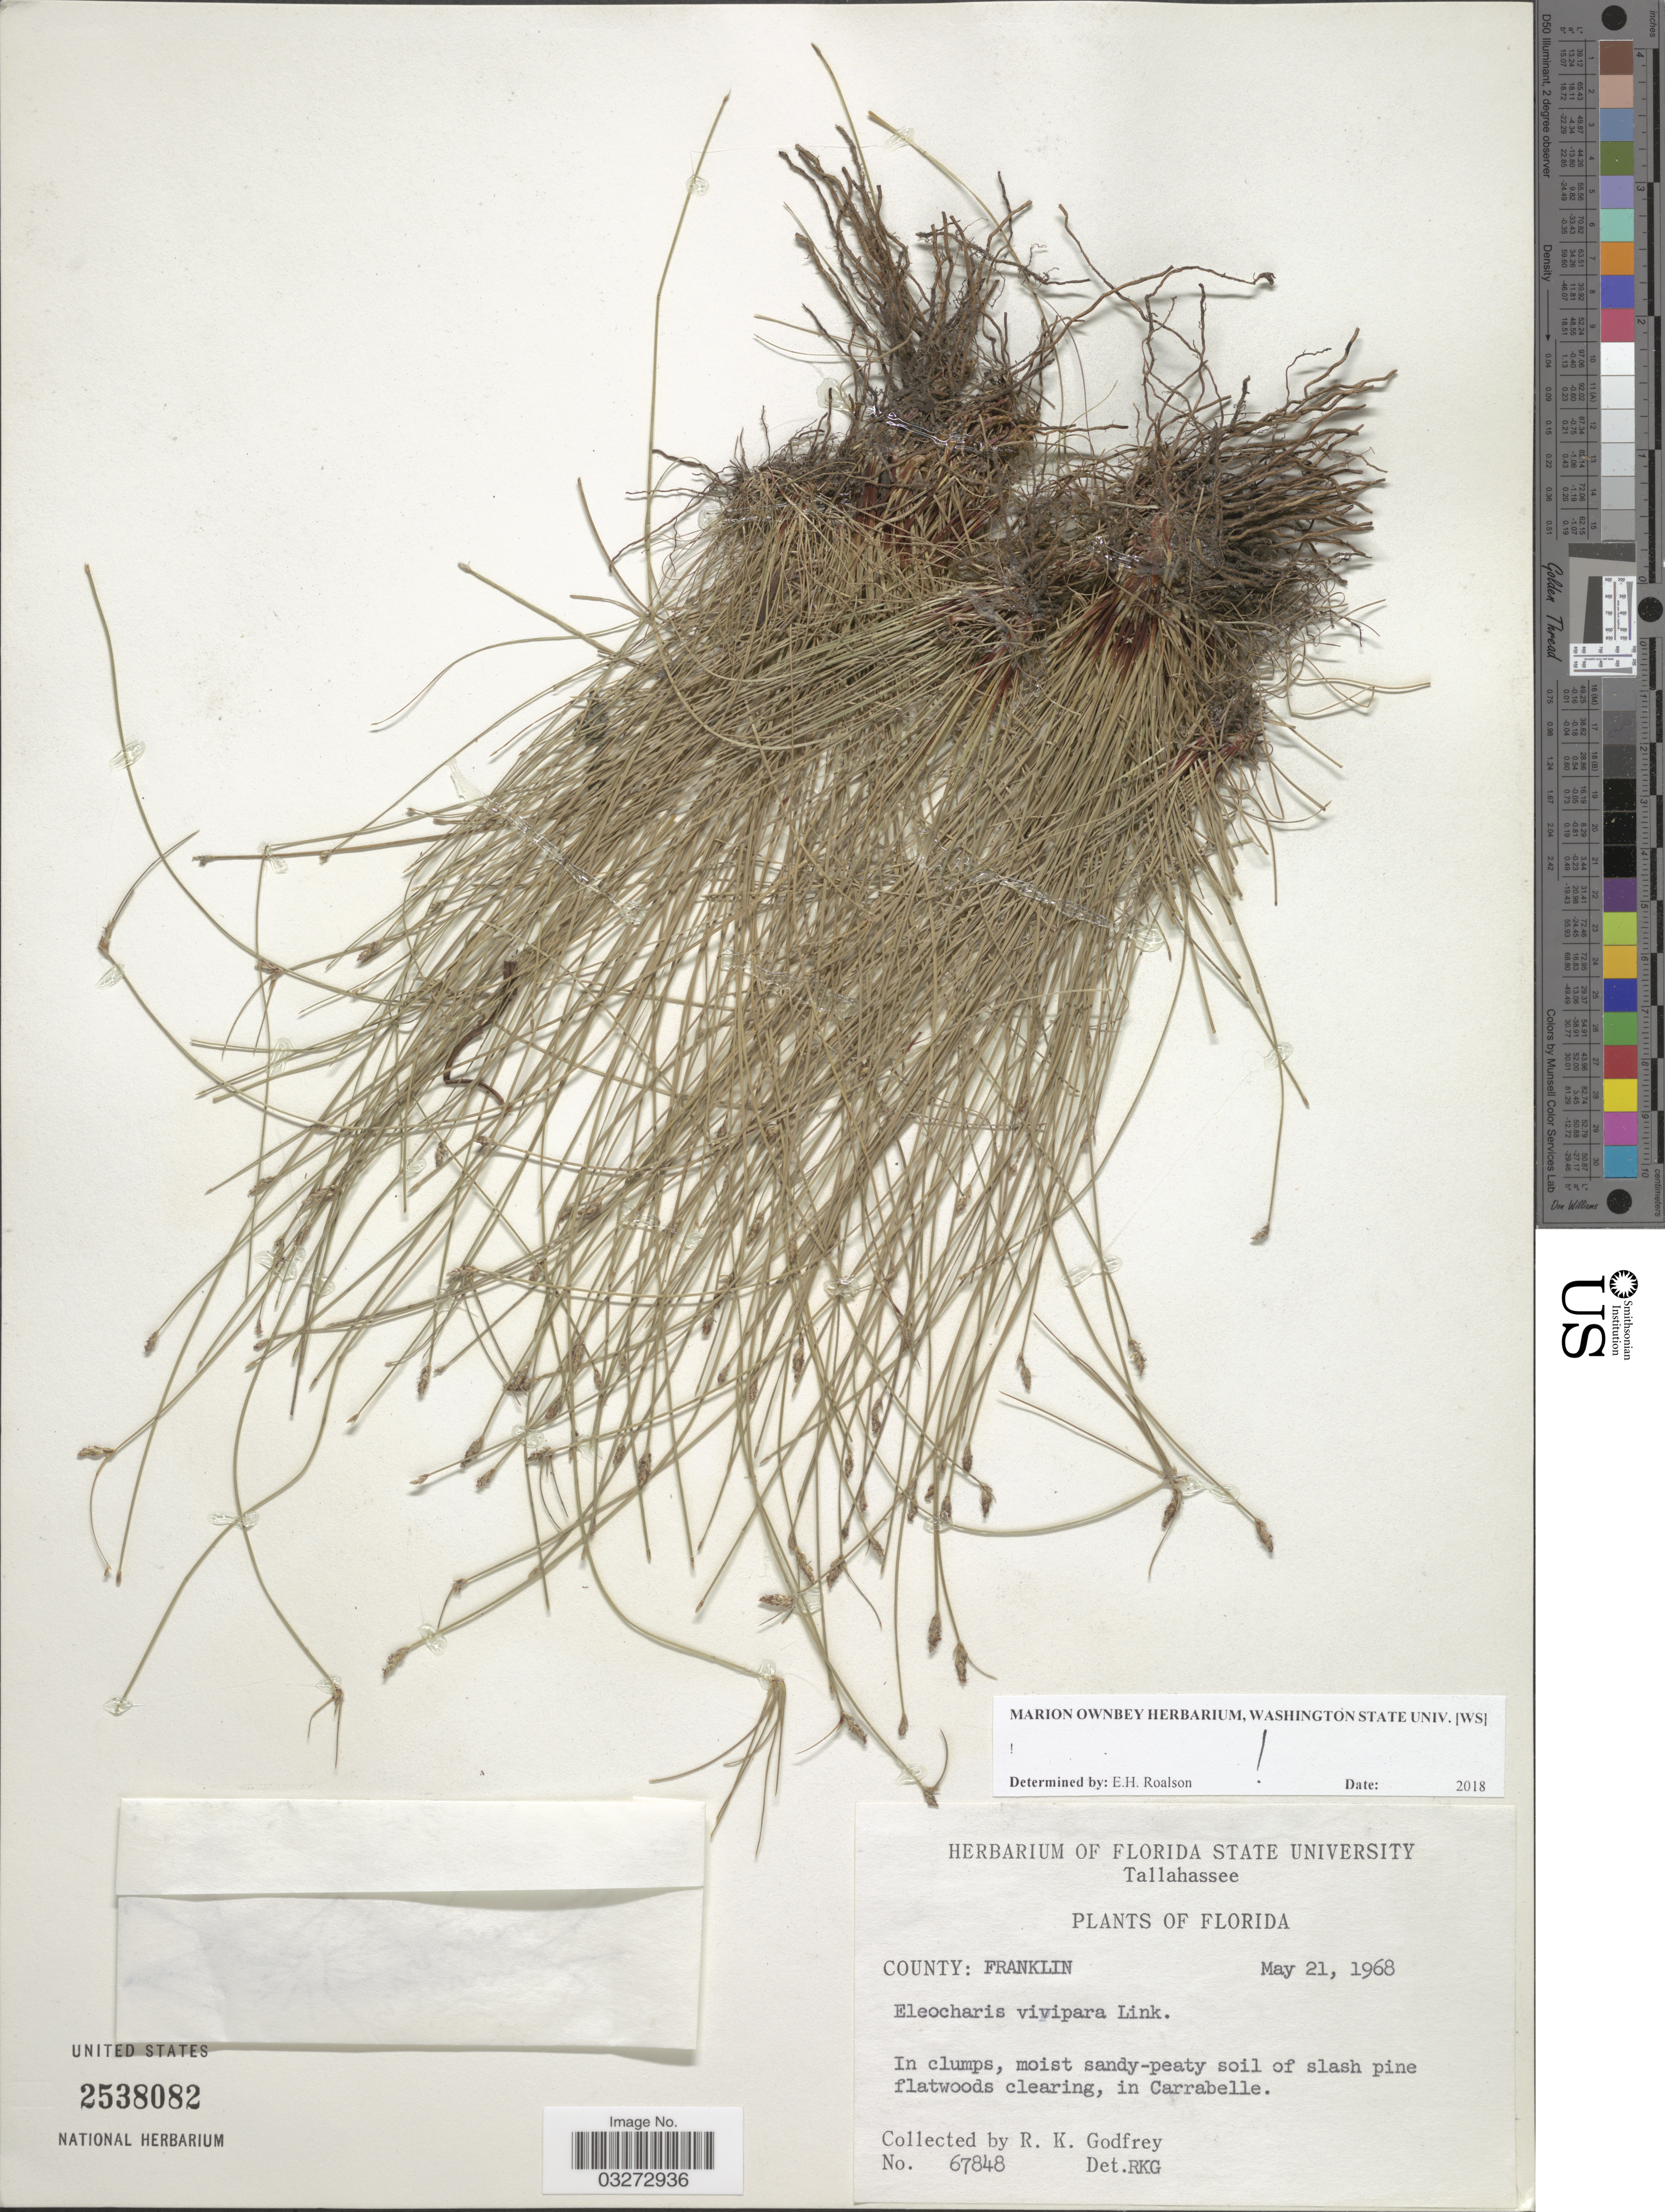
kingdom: Plantae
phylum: Tracheophyta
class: Liliopsida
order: Poales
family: Cyperaceae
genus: Eleocharis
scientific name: Eleocharis vivipara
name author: Link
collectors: R. K. Godfrey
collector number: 67848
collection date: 1968-05-21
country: United States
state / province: Florida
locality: Tallahassee. County: Franklin. Carrabelle.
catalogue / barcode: US 2538082